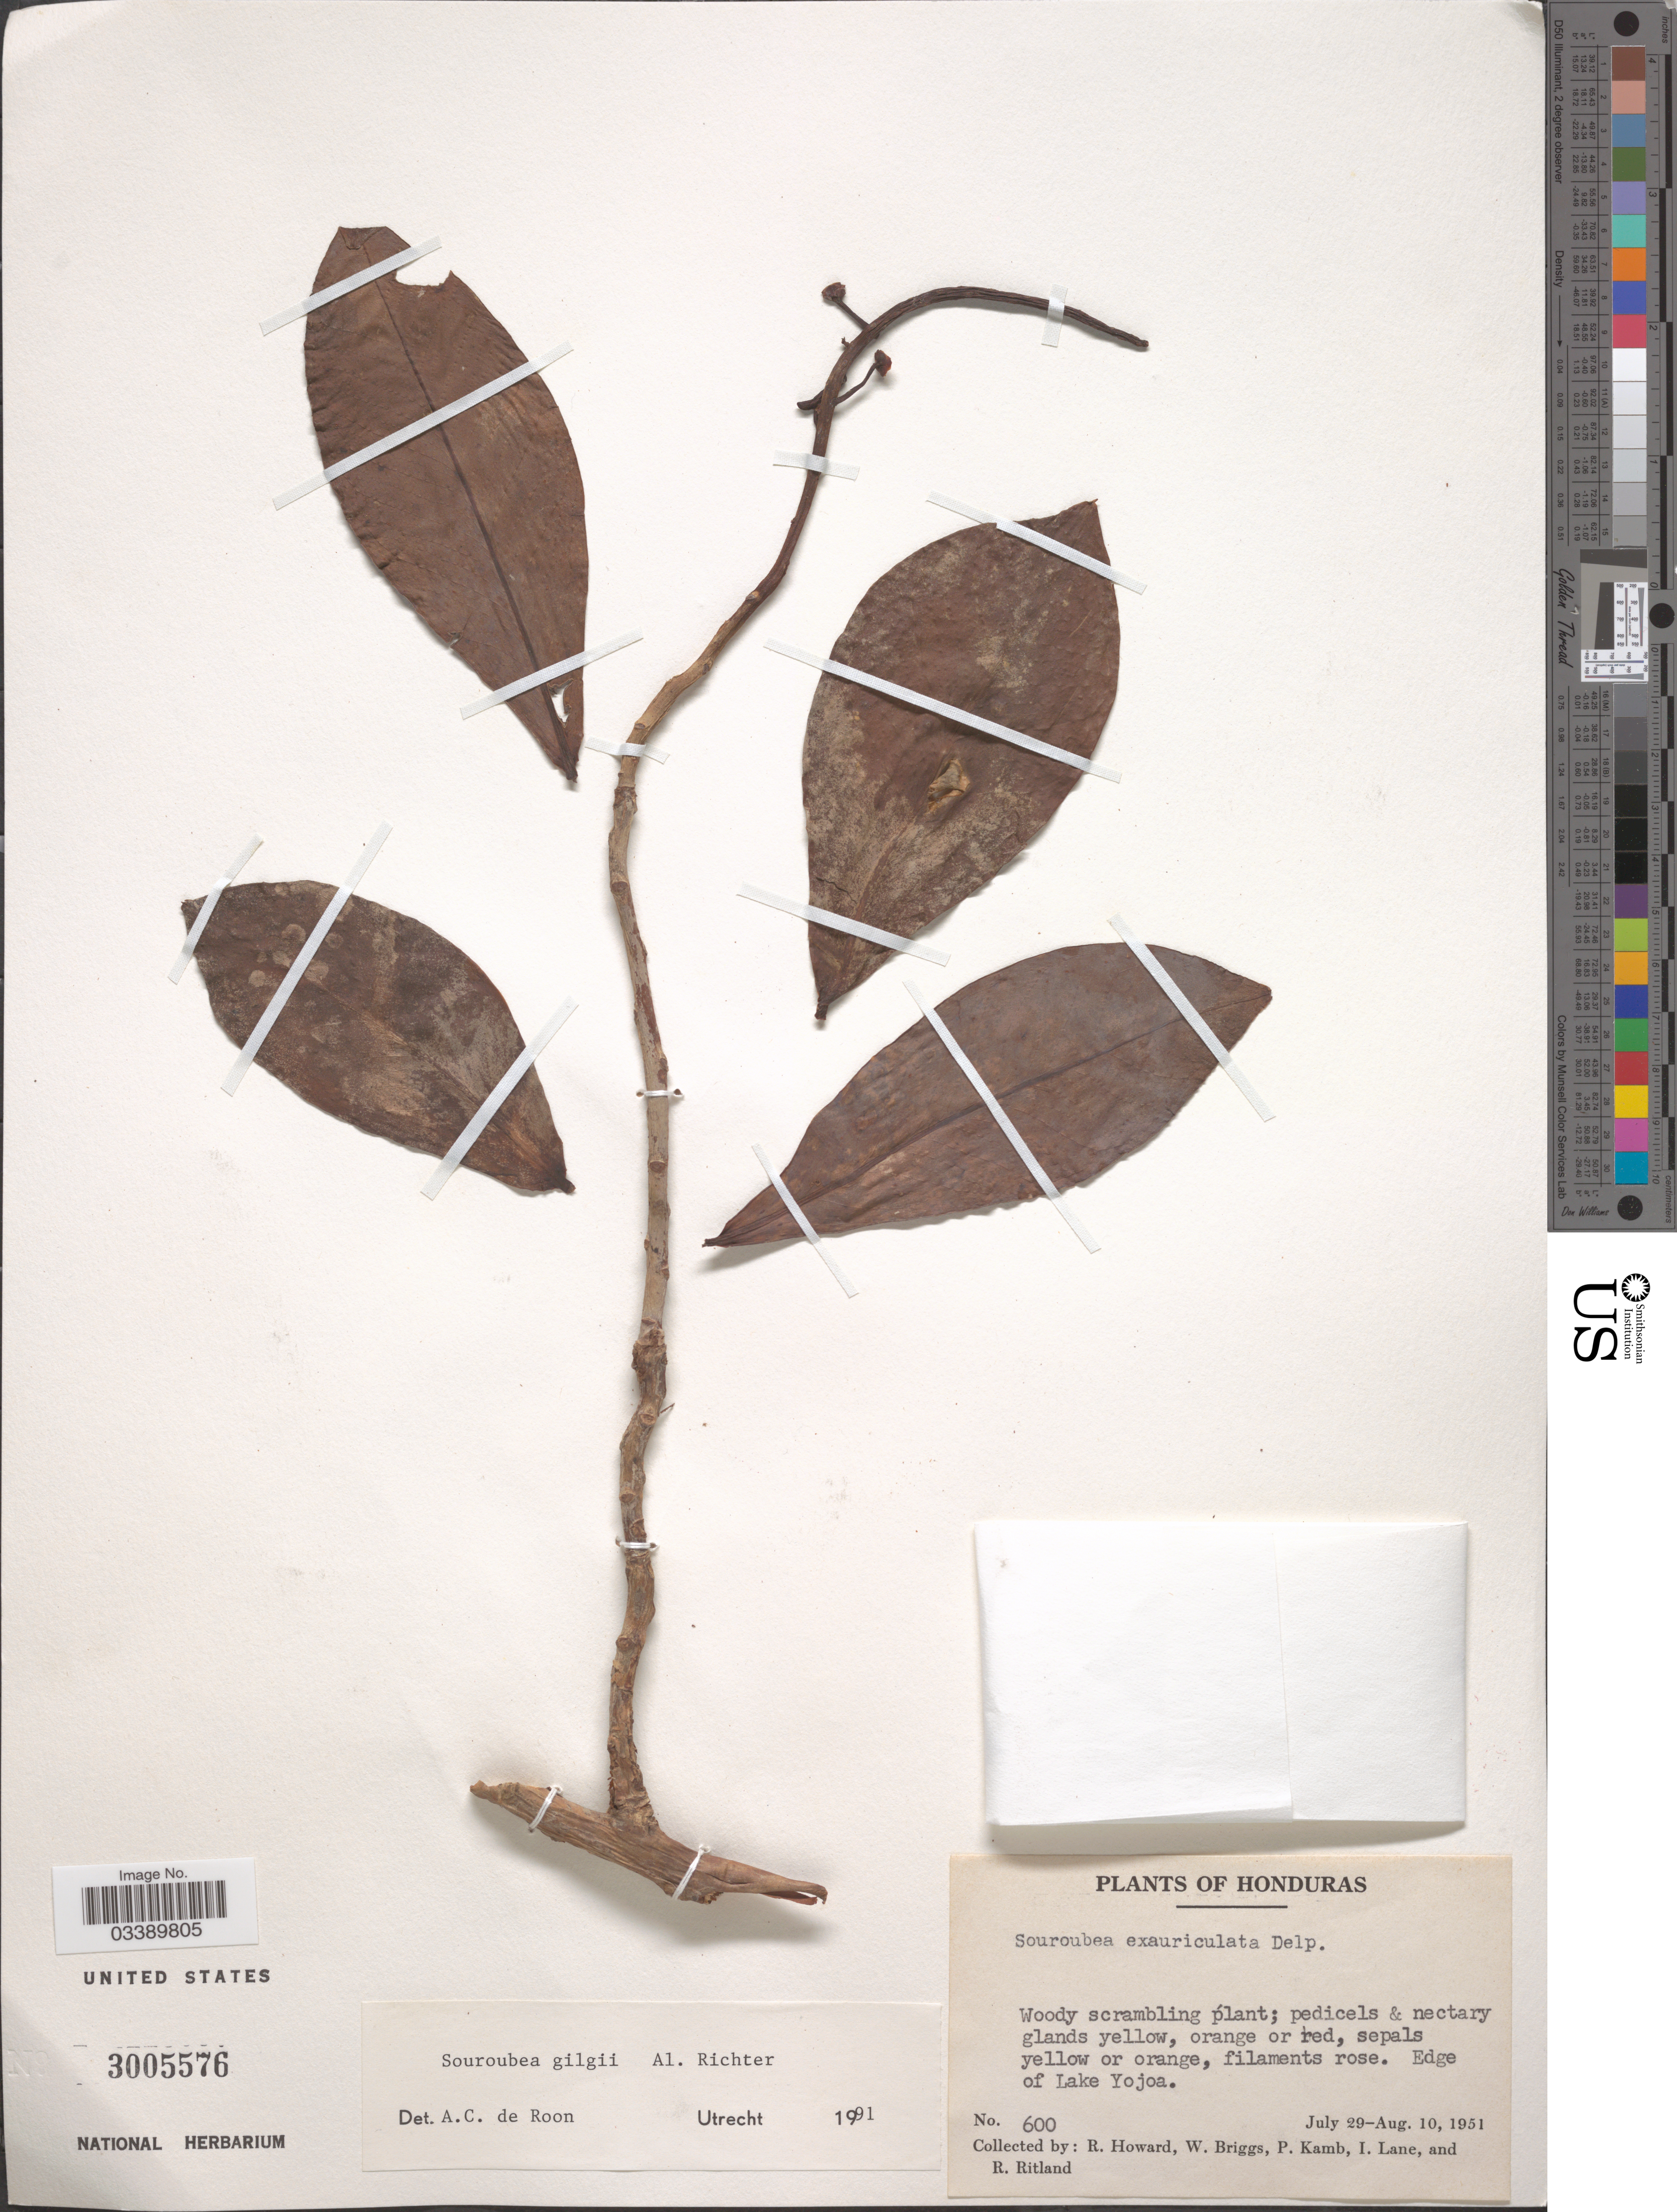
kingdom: Plantae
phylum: Tracheophyta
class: Magnoliopsida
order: Ericales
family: Marcgraviaceae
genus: Souroubea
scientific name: Souroubea gilgii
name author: V.A. Richt.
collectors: R. Howard, W. Briggs, P. Kamb, I. Lane & R. Ritland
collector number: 600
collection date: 1951-07-29/1951-08-10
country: Honduras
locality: Edge of Lake Yojoa.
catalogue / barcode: US 3005576